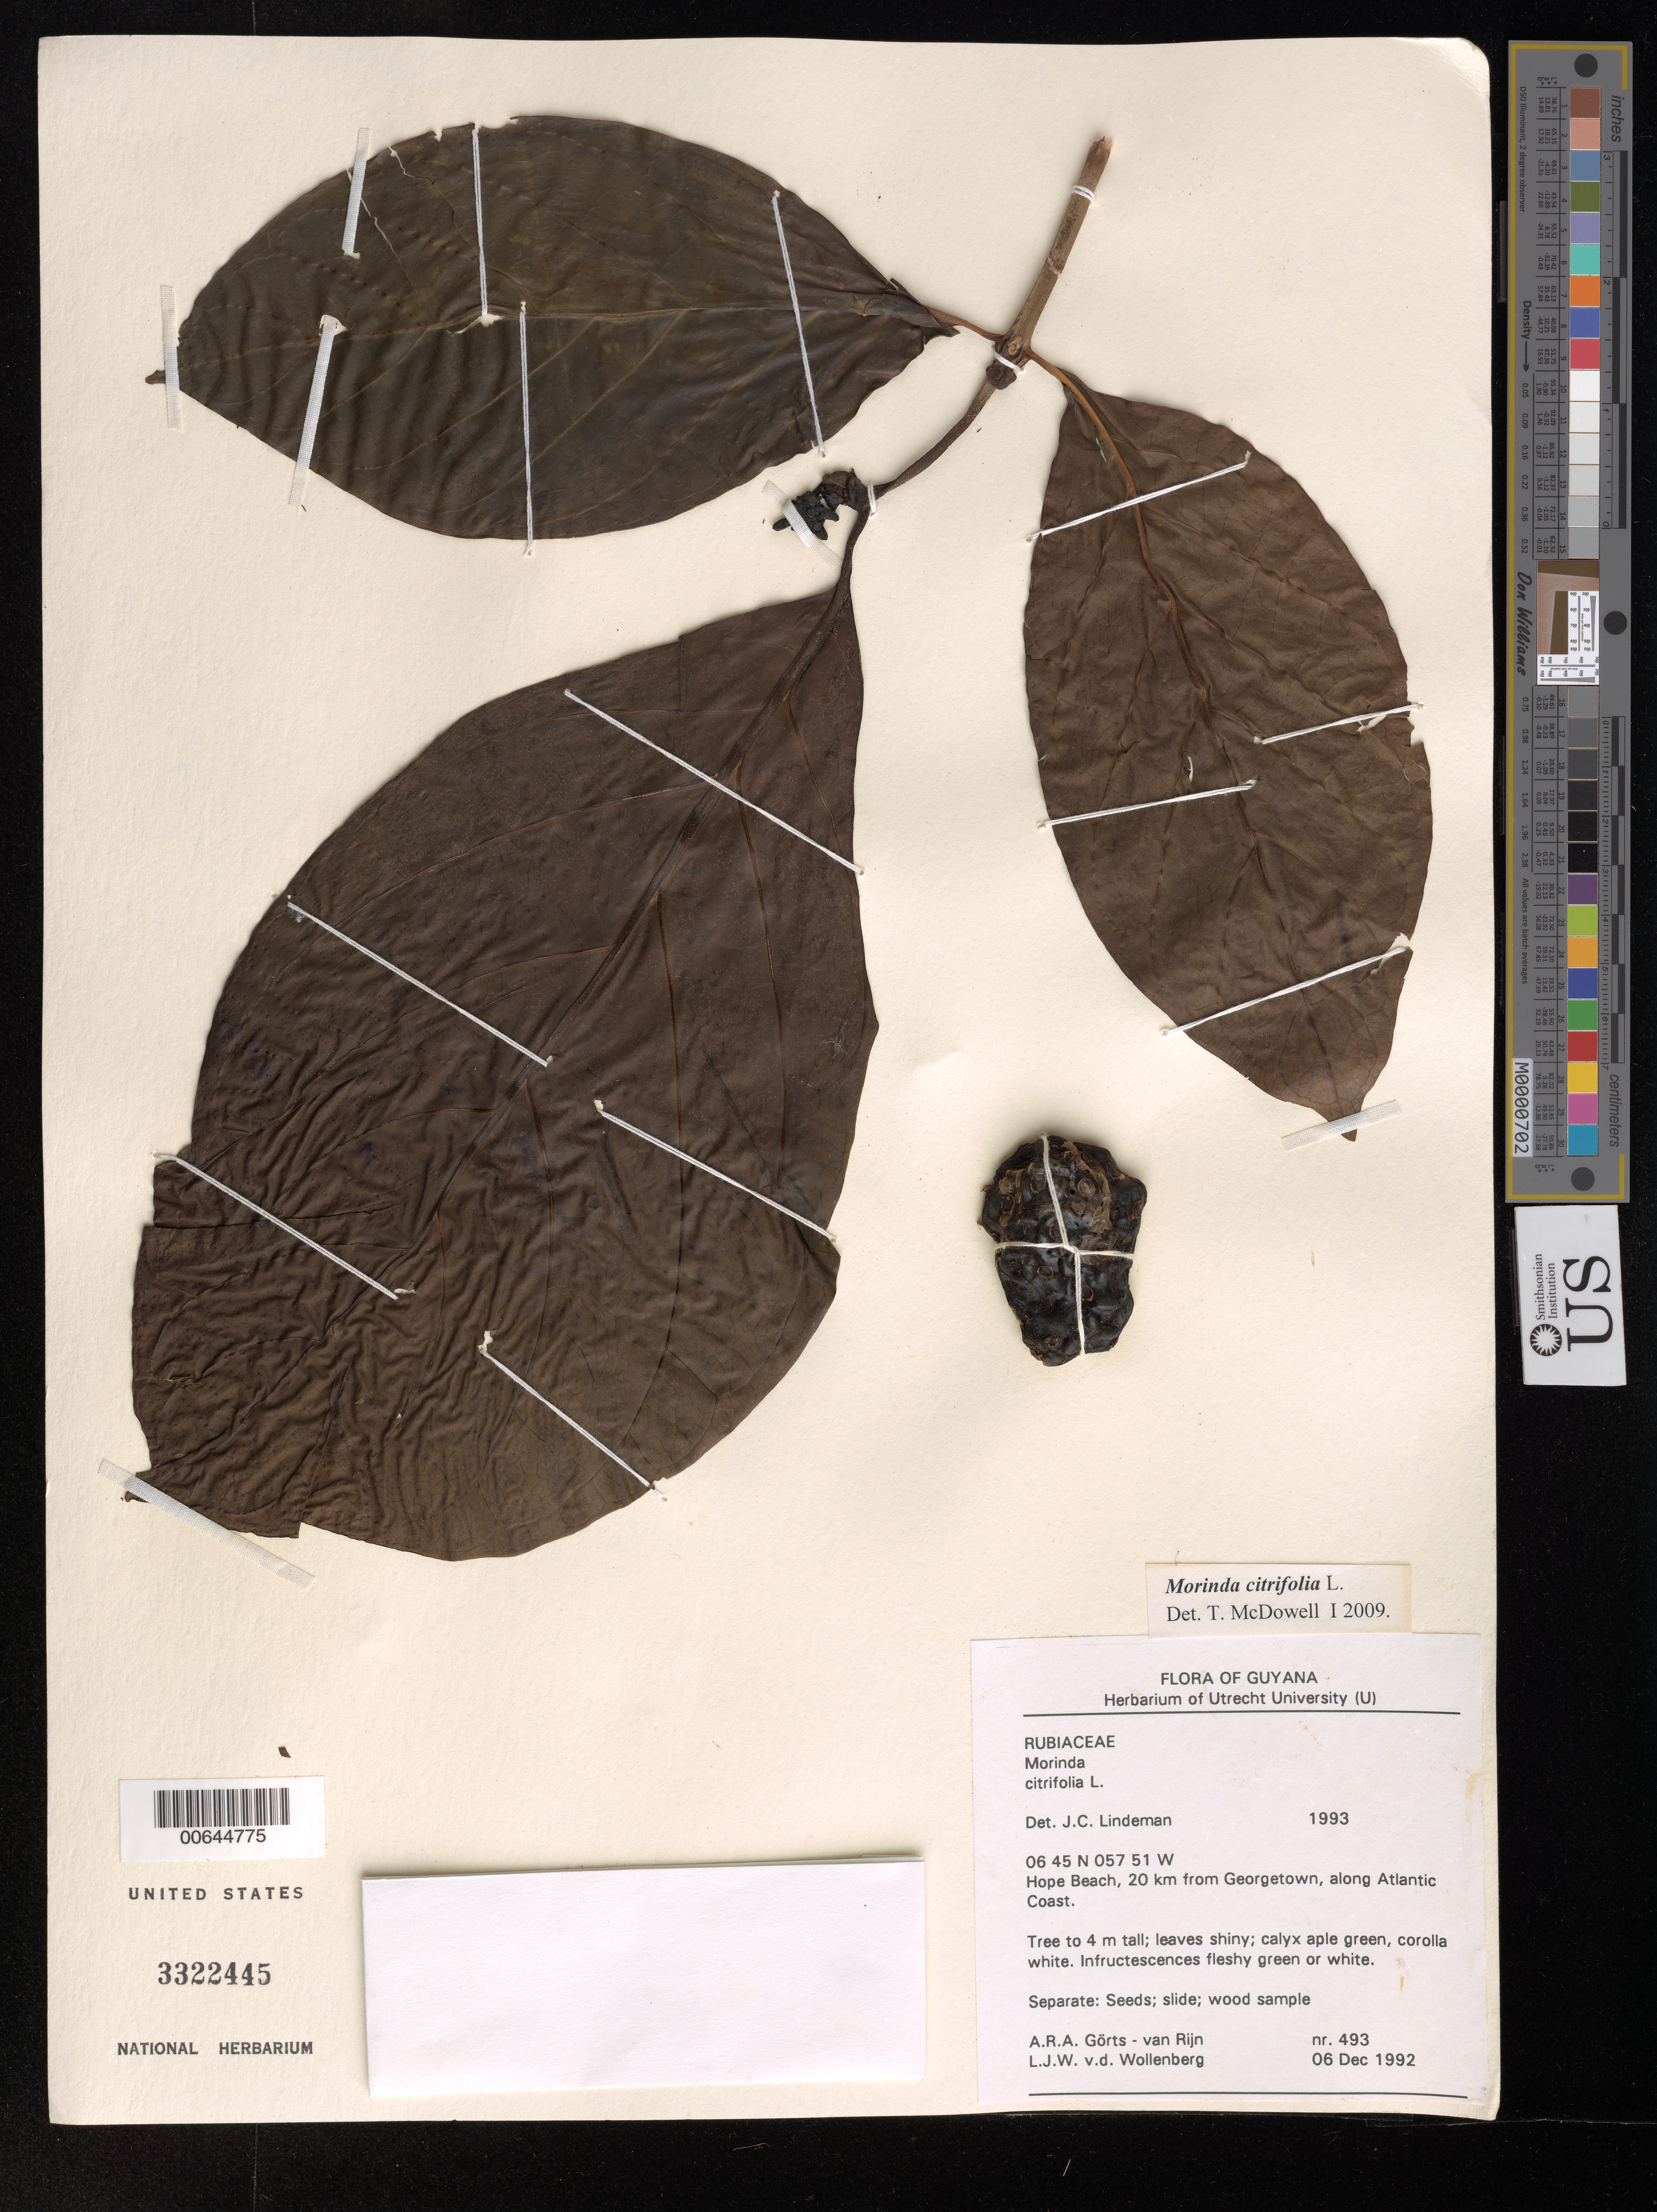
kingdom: Plantae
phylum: Tracheophyta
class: Magnoliopsida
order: Gentianales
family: Rubiaceae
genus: Morinda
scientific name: Morinda citrifolia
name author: L.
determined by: Lindeman, J. C.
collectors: A. .R. A. Görts-van Rijn, L. van der Wollenberg & D. Gopaul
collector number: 493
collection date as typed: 6-Dec-92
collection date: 1992-12-06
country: Guyana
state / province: Demerara-Mahaica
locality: Hope Beach, 20 km from Georgetown, along Atlantic Coast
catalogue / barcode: US 3322445